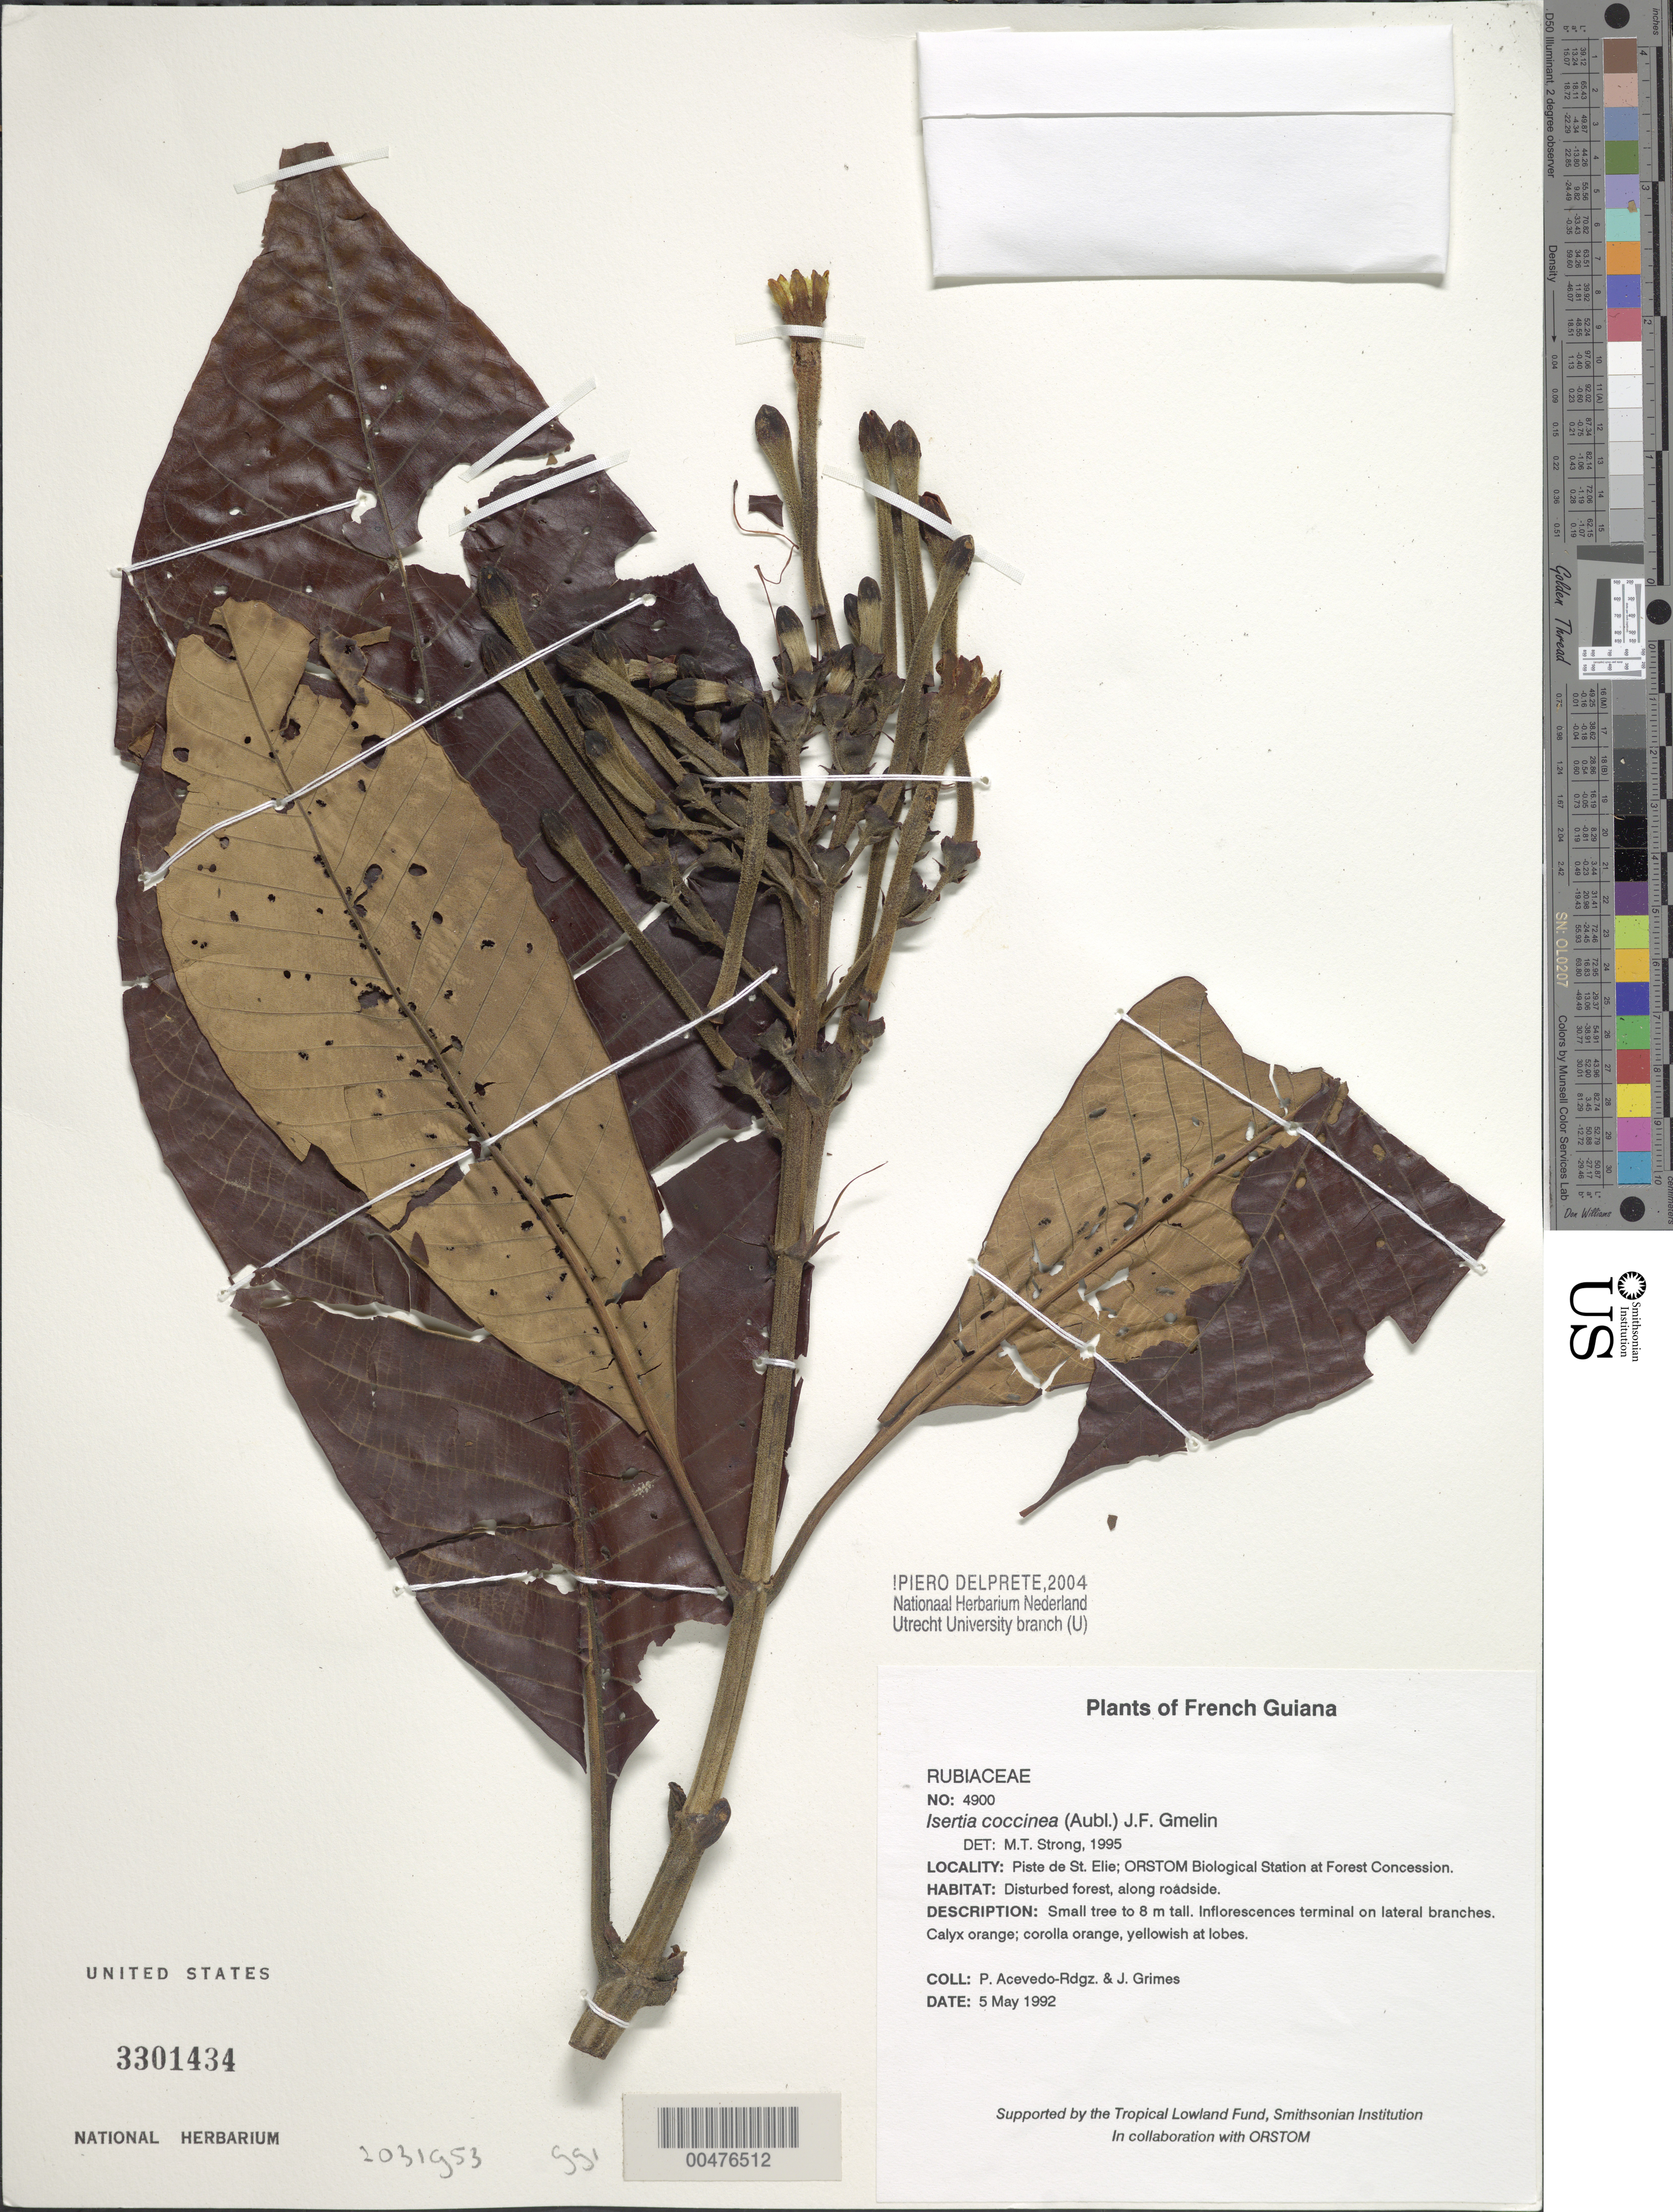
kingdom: Plantae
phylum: Tracheophyta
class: Magnoliopsida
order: Gentianales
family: Rubiaceae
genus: Isertia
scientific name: Isertia coccinea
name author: (Aubl.) Vahl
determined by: Strong, M. T., (US), Smithsonian Institution - National Museum of Natural History (UNITED STATES)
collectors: P. Acevedo-Rodr. & J. Grimes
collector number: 4900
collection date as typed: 05 May 1992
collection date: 1992-05-05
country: French Guiana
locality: Piste de St. Elie; ORSTOM Biological Station at Forest Concession.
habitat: Disturbed forest, along roadside.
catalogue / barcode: US 3301434